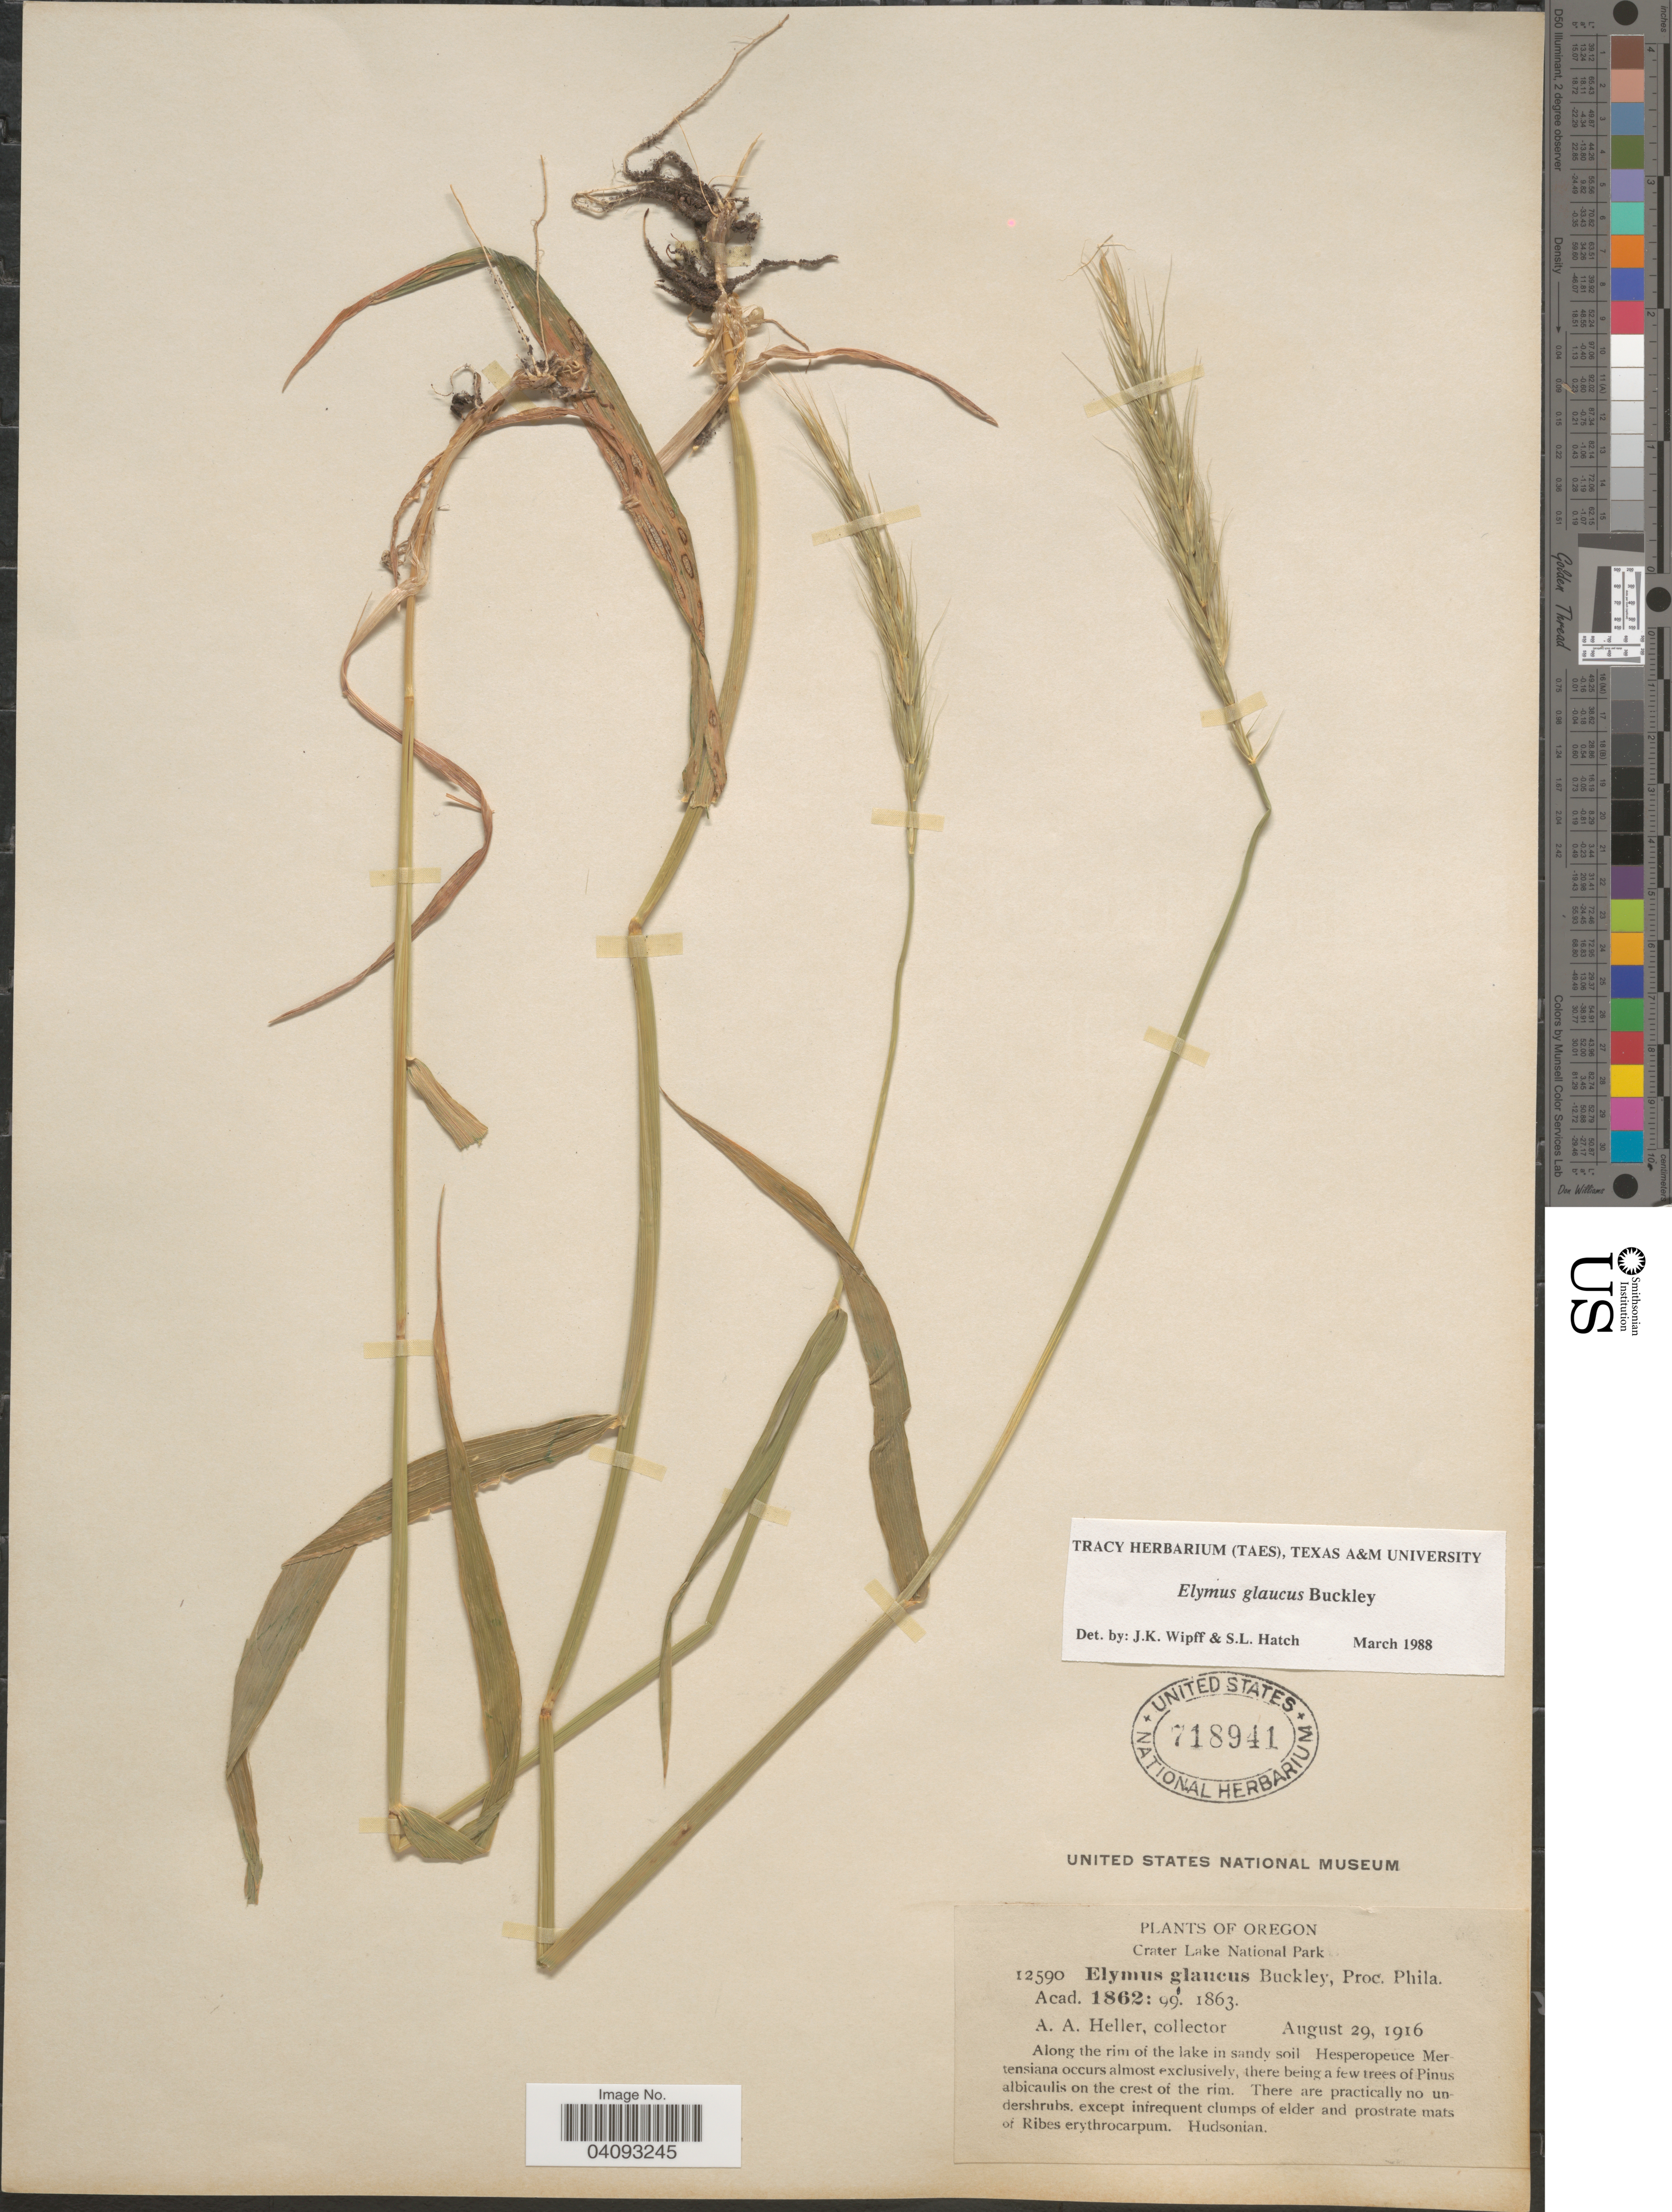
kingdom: Plantae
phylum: Tracheophyta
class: Liliopsida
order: Poales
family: Poaceae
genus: Elymus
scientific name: Elymus glaucus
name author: Buckley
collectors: A. A. Heller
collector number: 12590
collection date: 1916-08-29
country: United States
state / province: Oregon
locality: Crater Lake National Park. Along the rim of the lake in sandy soil.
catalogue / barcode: US 718941